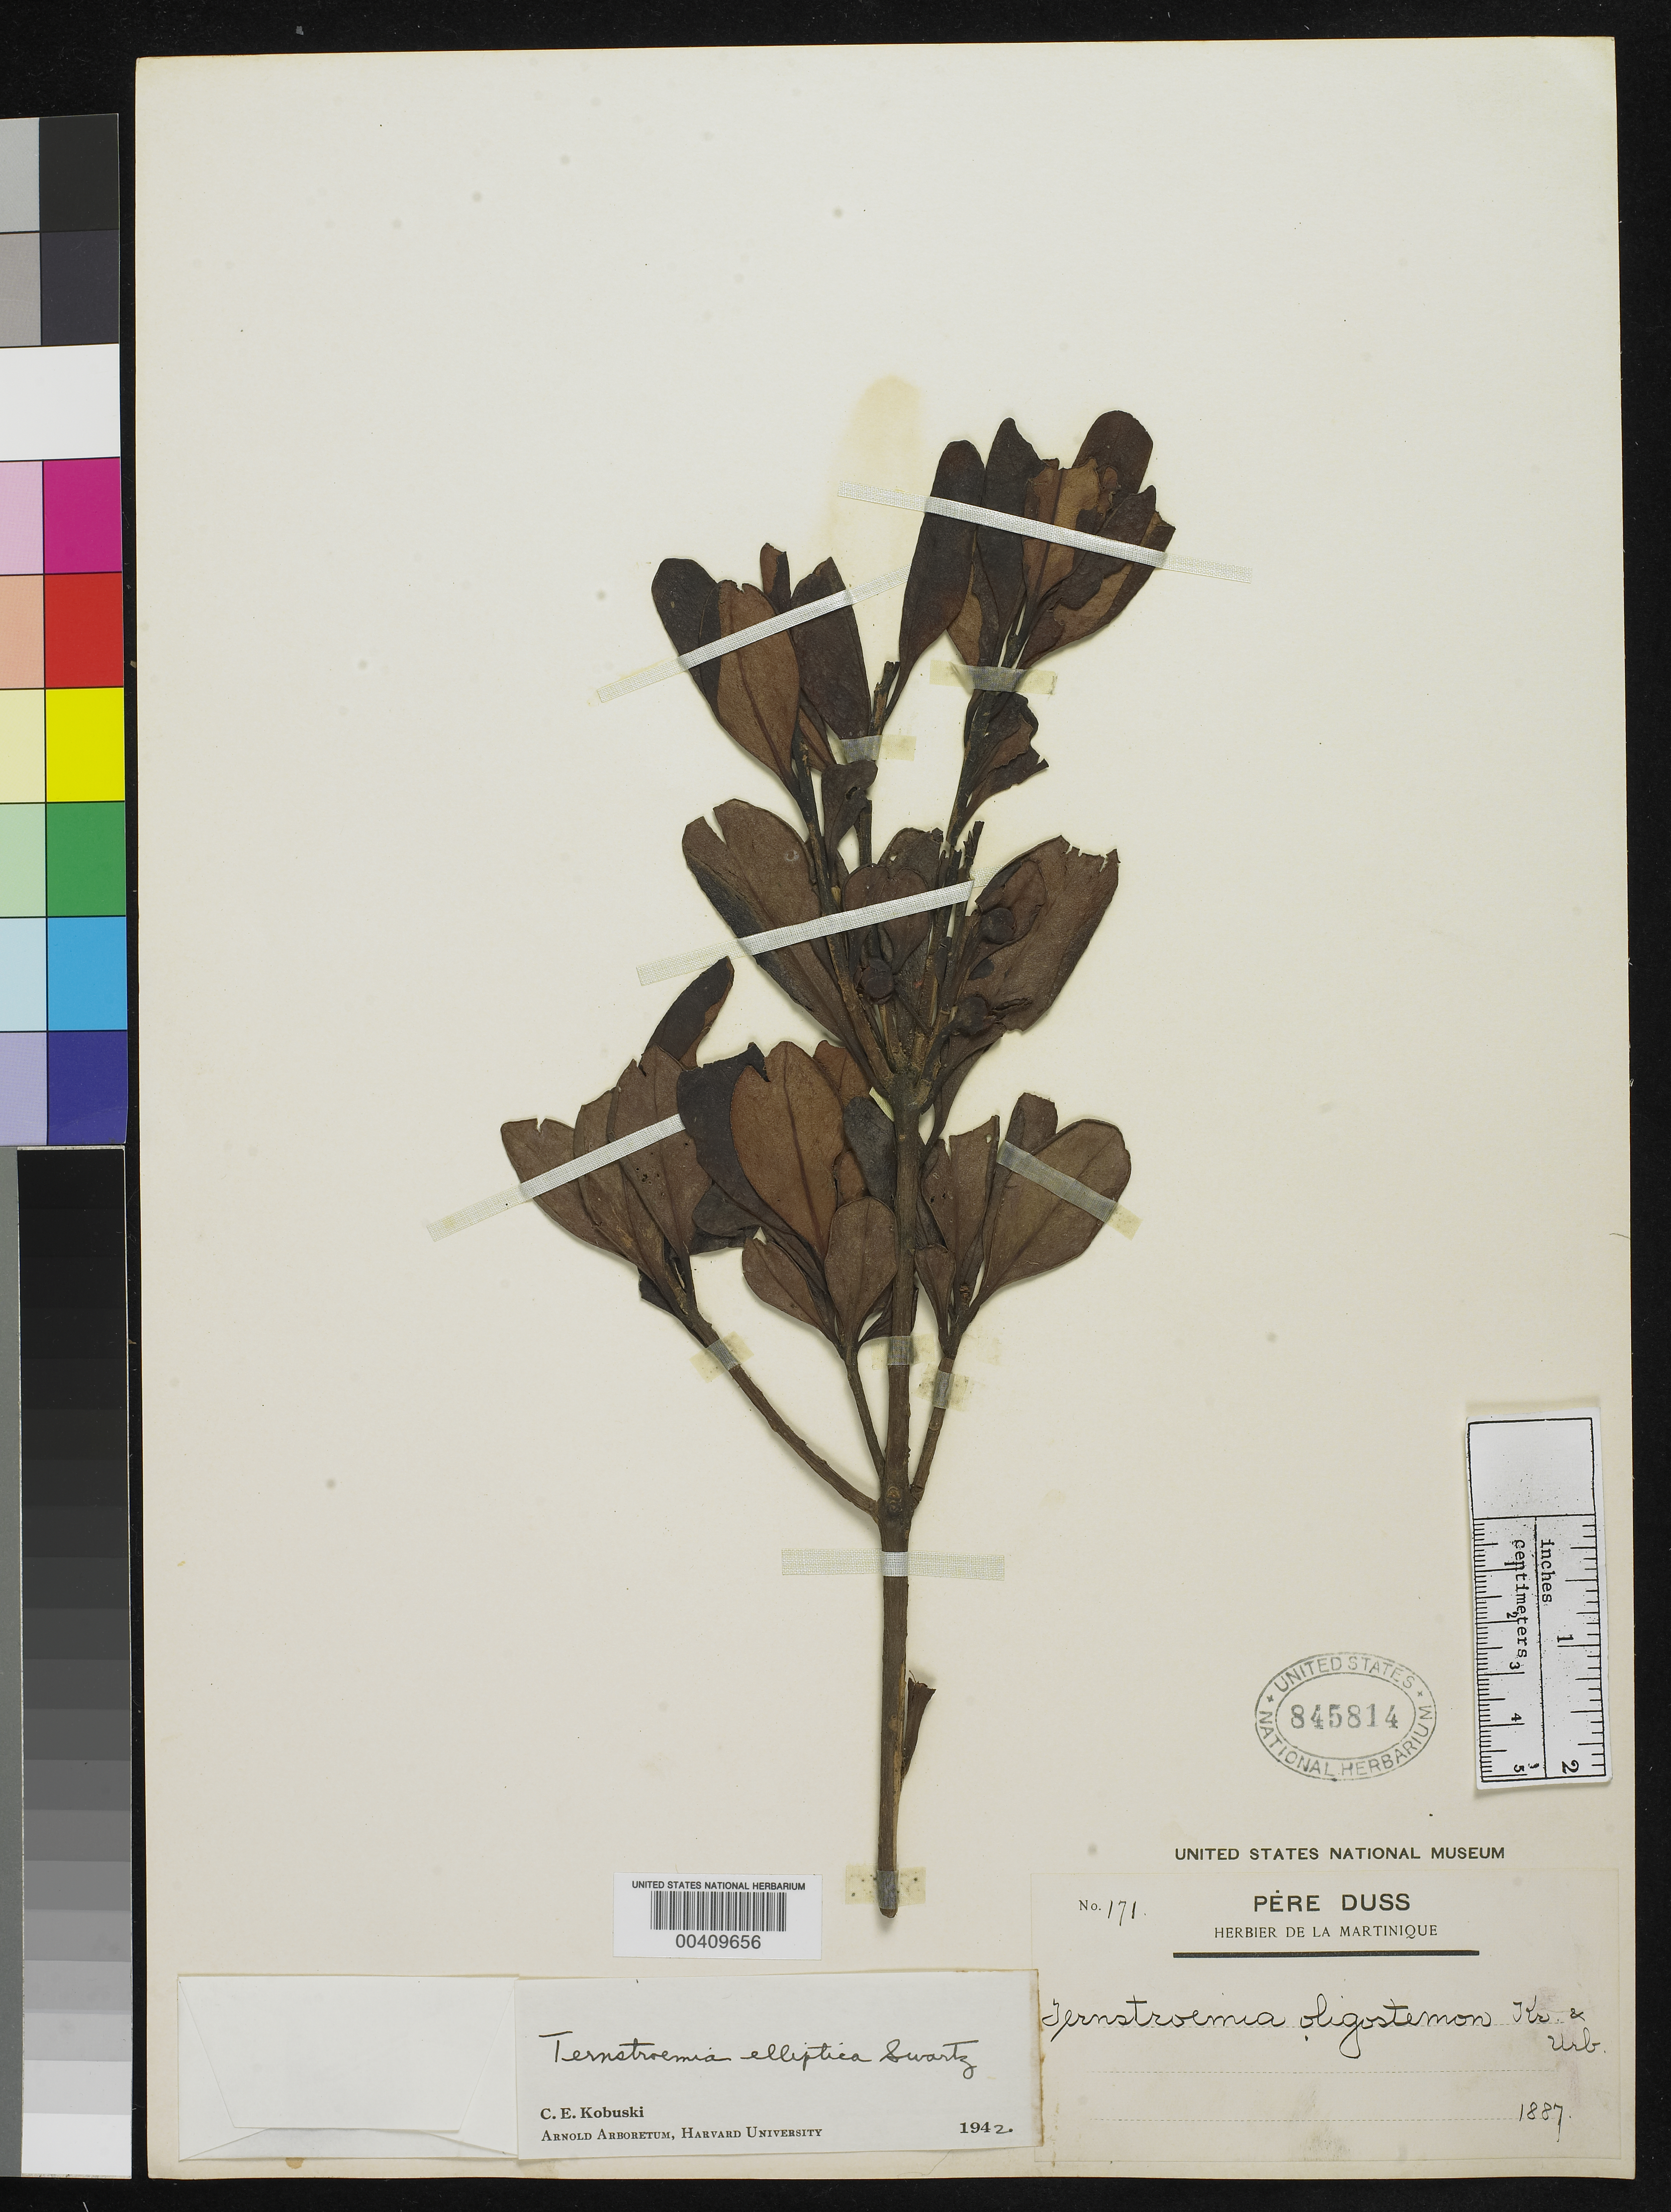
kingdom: Plantae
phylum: Tracheophyta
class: Magnoliopsida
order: Ericales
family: Pentaphylacaceae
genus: Ternstroemia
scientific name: Ternstroemia oligostemon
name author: Krug & Urb.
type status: Isotype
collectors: Père Duss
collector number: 171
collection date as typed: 1887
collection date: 1887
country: Martinique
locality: Guadeloupe.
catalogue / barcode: US 845814